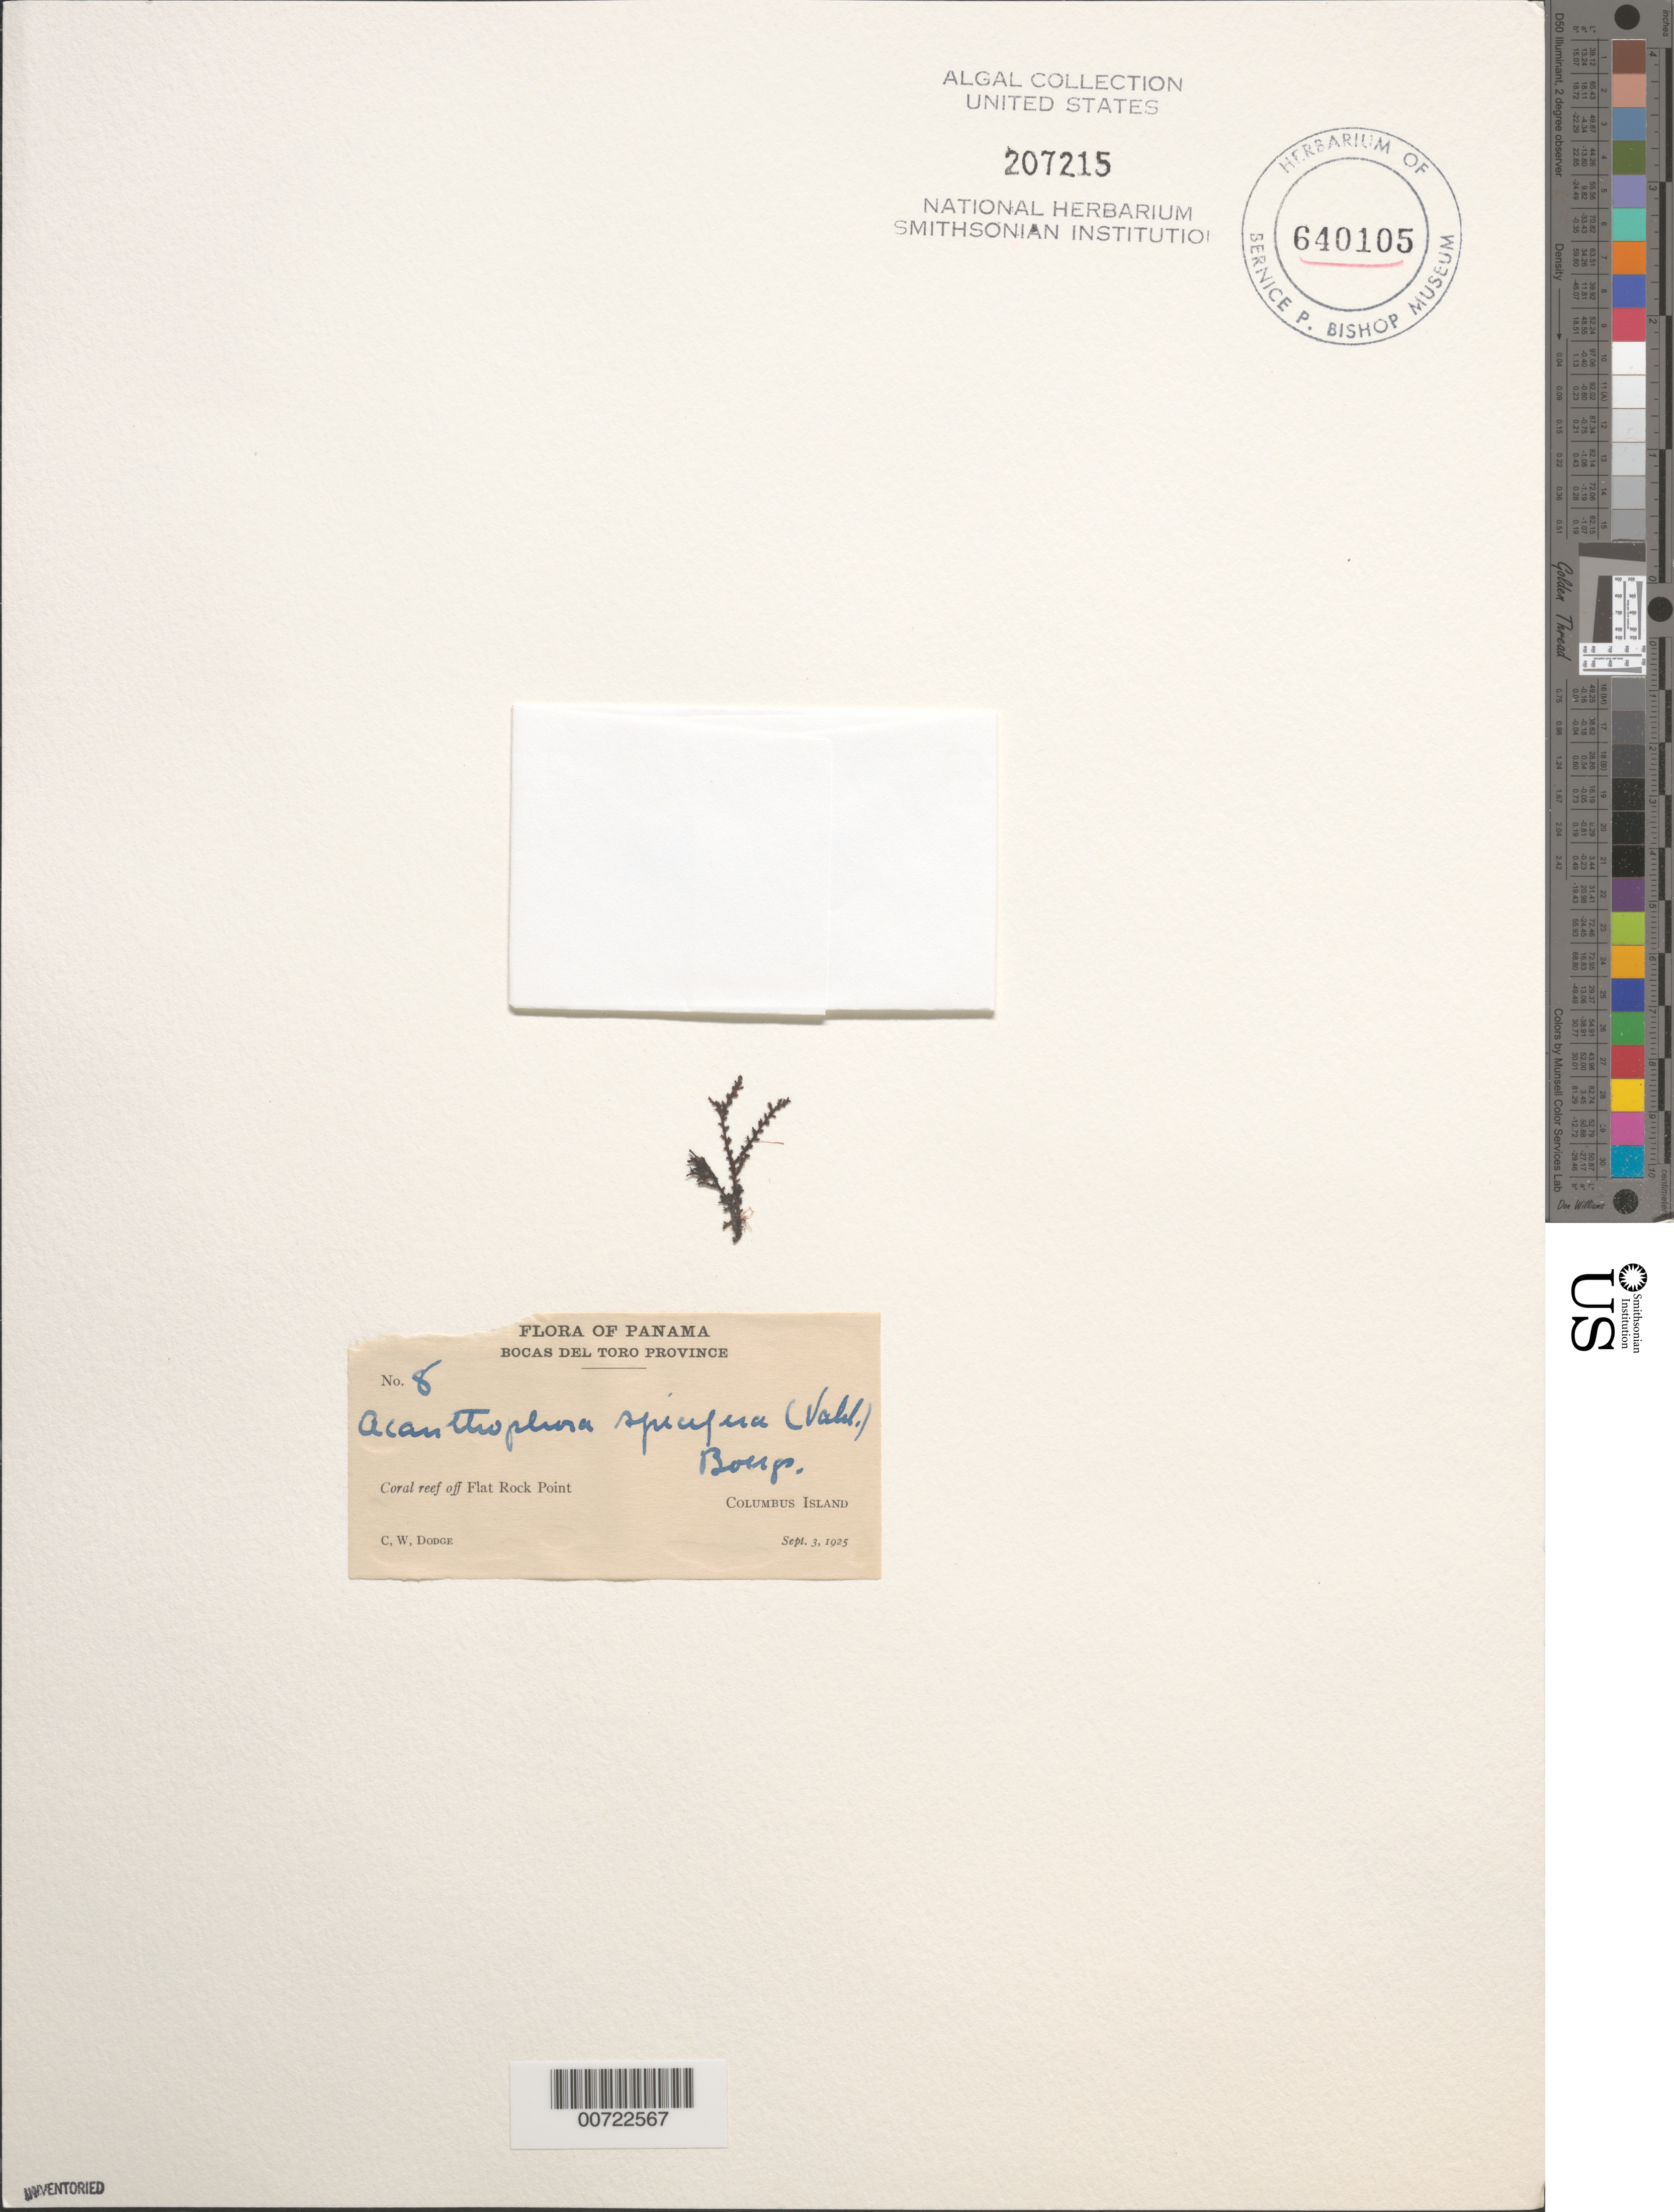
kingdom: Plantae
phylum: Rhodophyta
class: Florideophyceae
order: Ceramiales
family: Rhodomelaceae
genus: Acanthophora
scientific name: Acanthophora spicifera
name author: (Vahl) Børgesen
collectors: C. Dodge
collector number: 8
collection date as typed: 03 Sep 1925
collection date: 1925-09-03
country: Panama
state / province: Bocas del Toro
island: Columbus Island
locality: Coral reef off Flat Rock Point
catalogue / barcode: US 207215